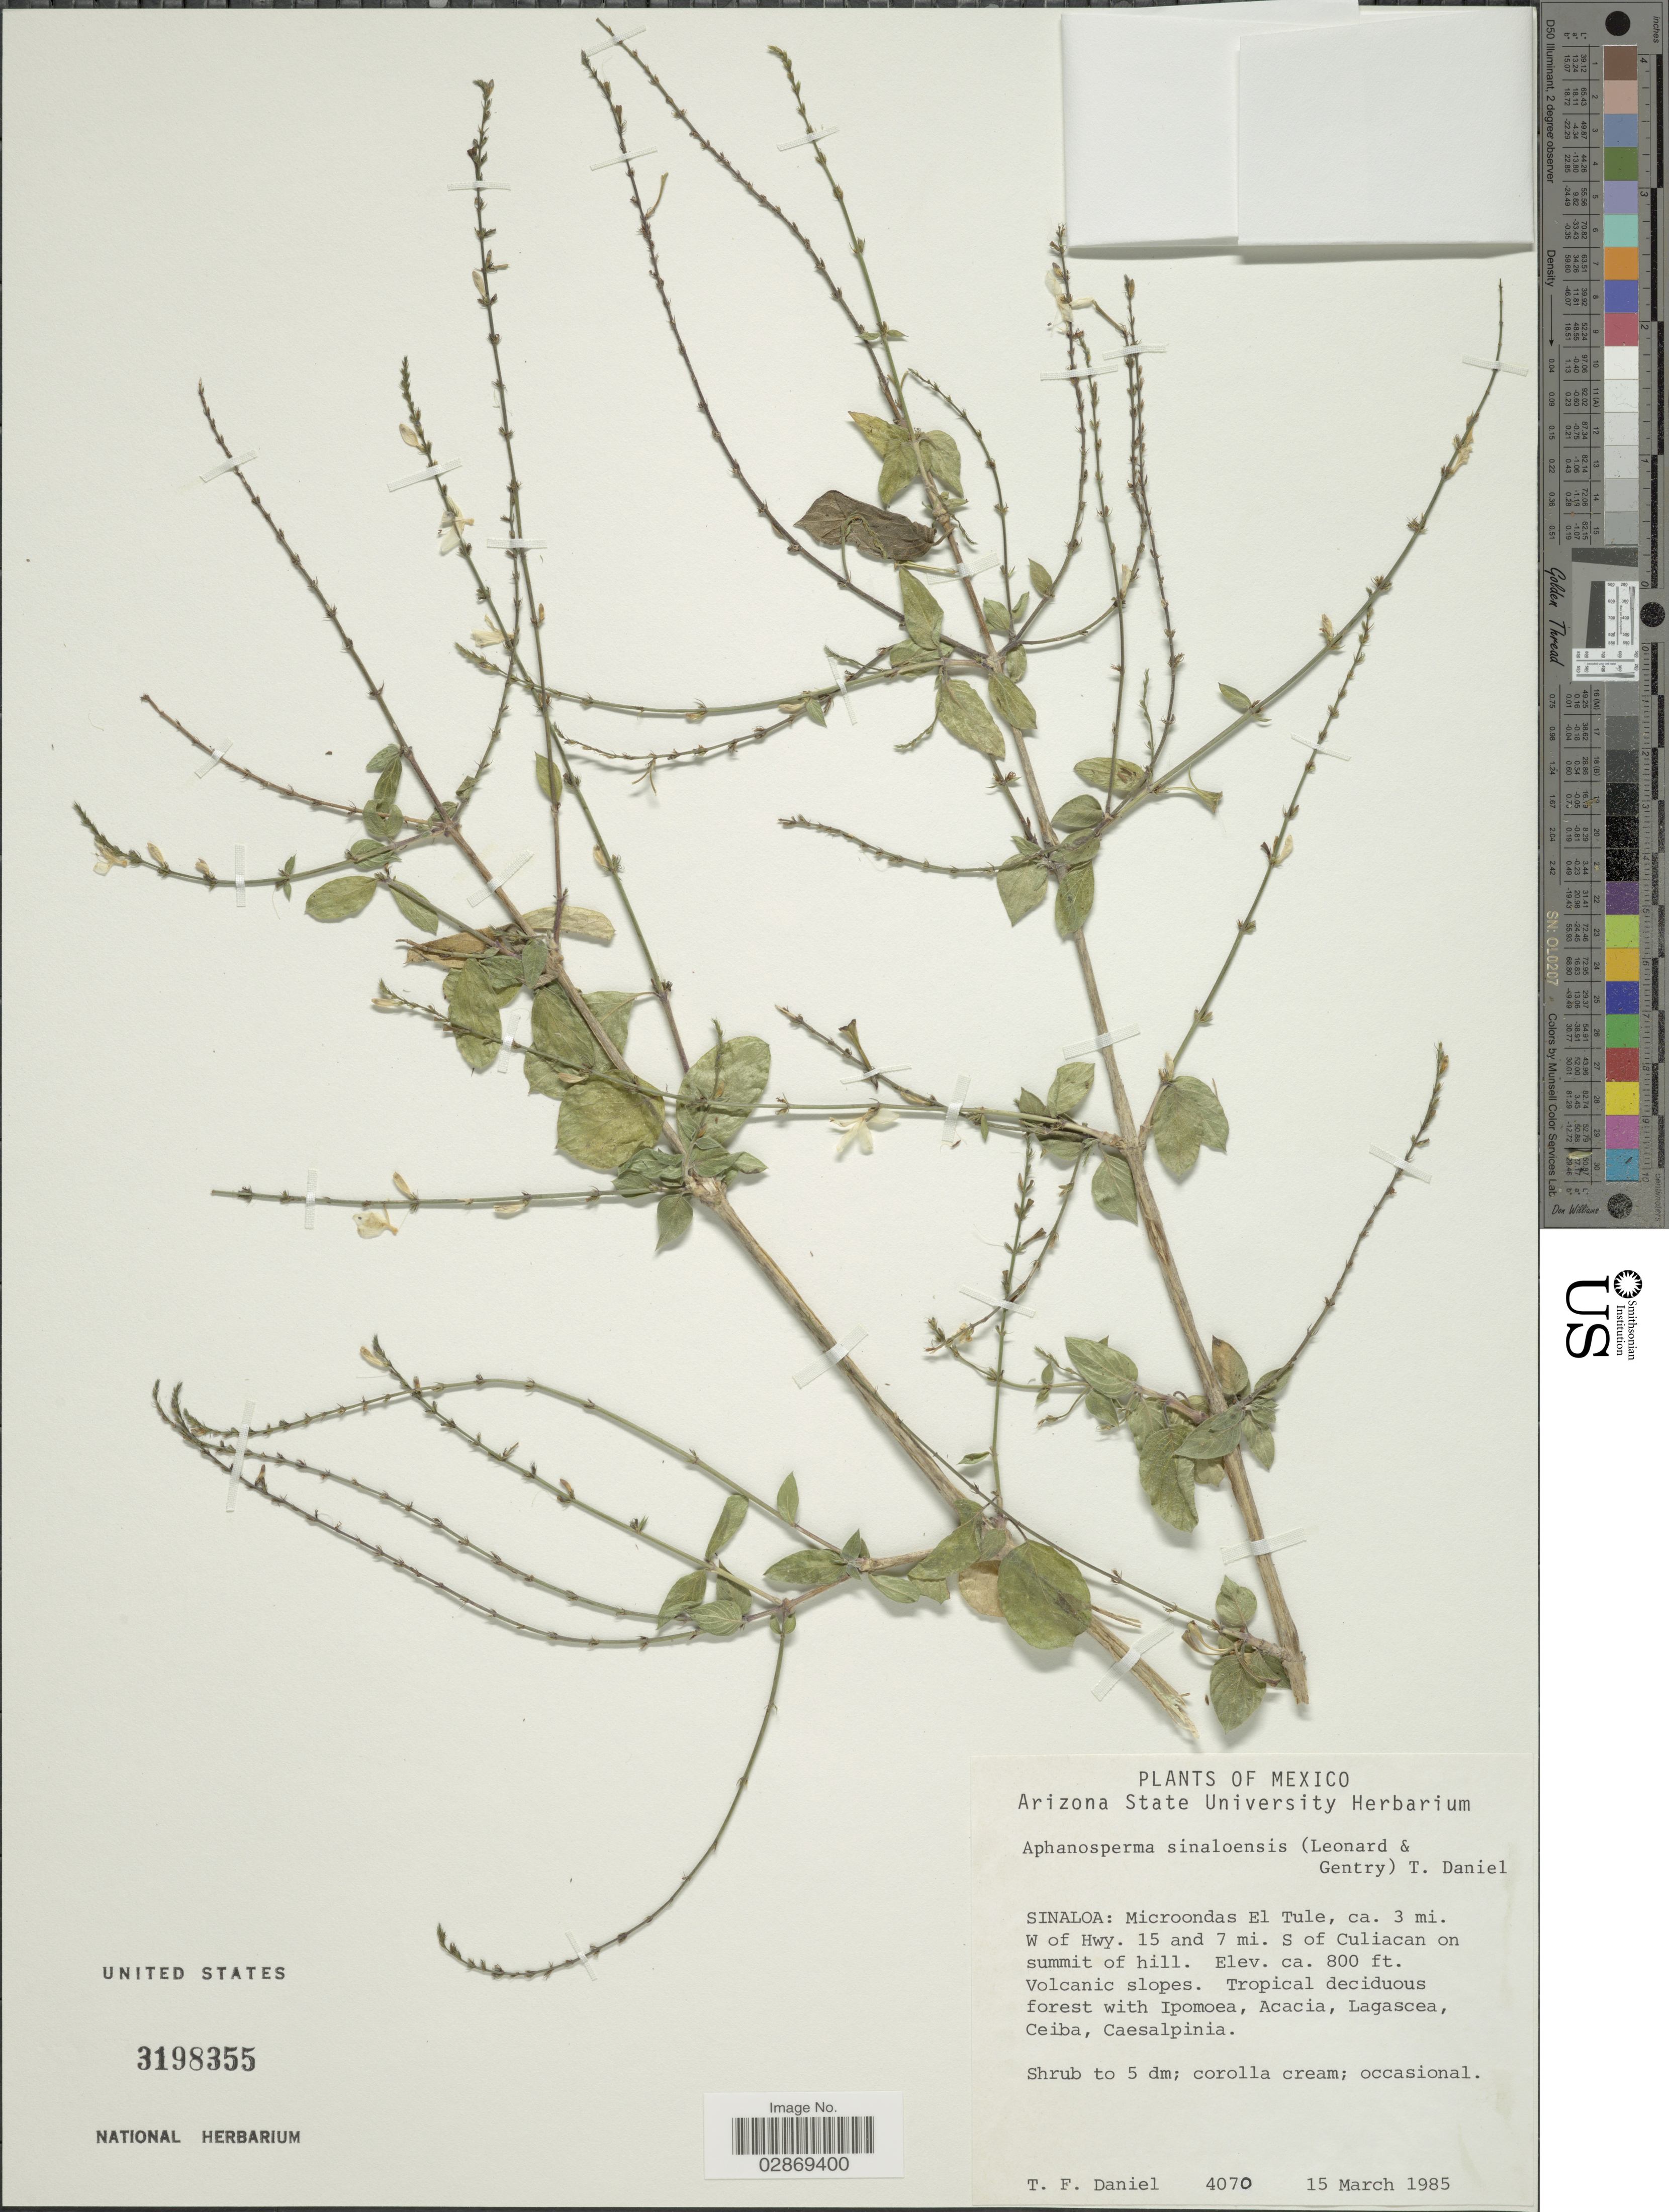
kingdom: Plantae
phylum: Tracheophyta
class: Magnoliopsida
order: Lamiales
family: Acanthaceae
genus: Aphanosperma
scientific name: Aphanosperma sinaloensis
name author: (Leonard & Gentry) T.F. Daniel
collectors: T. F. Daniel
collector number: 4070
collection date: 1985-03-15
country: Mexico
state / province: Sinaloa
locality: Microondas El Tule, ca. 3 mi. W of Hwy. 15 and 7mi. S of Culiacan on summit of hill.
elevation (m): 244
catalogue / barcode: US 3198355